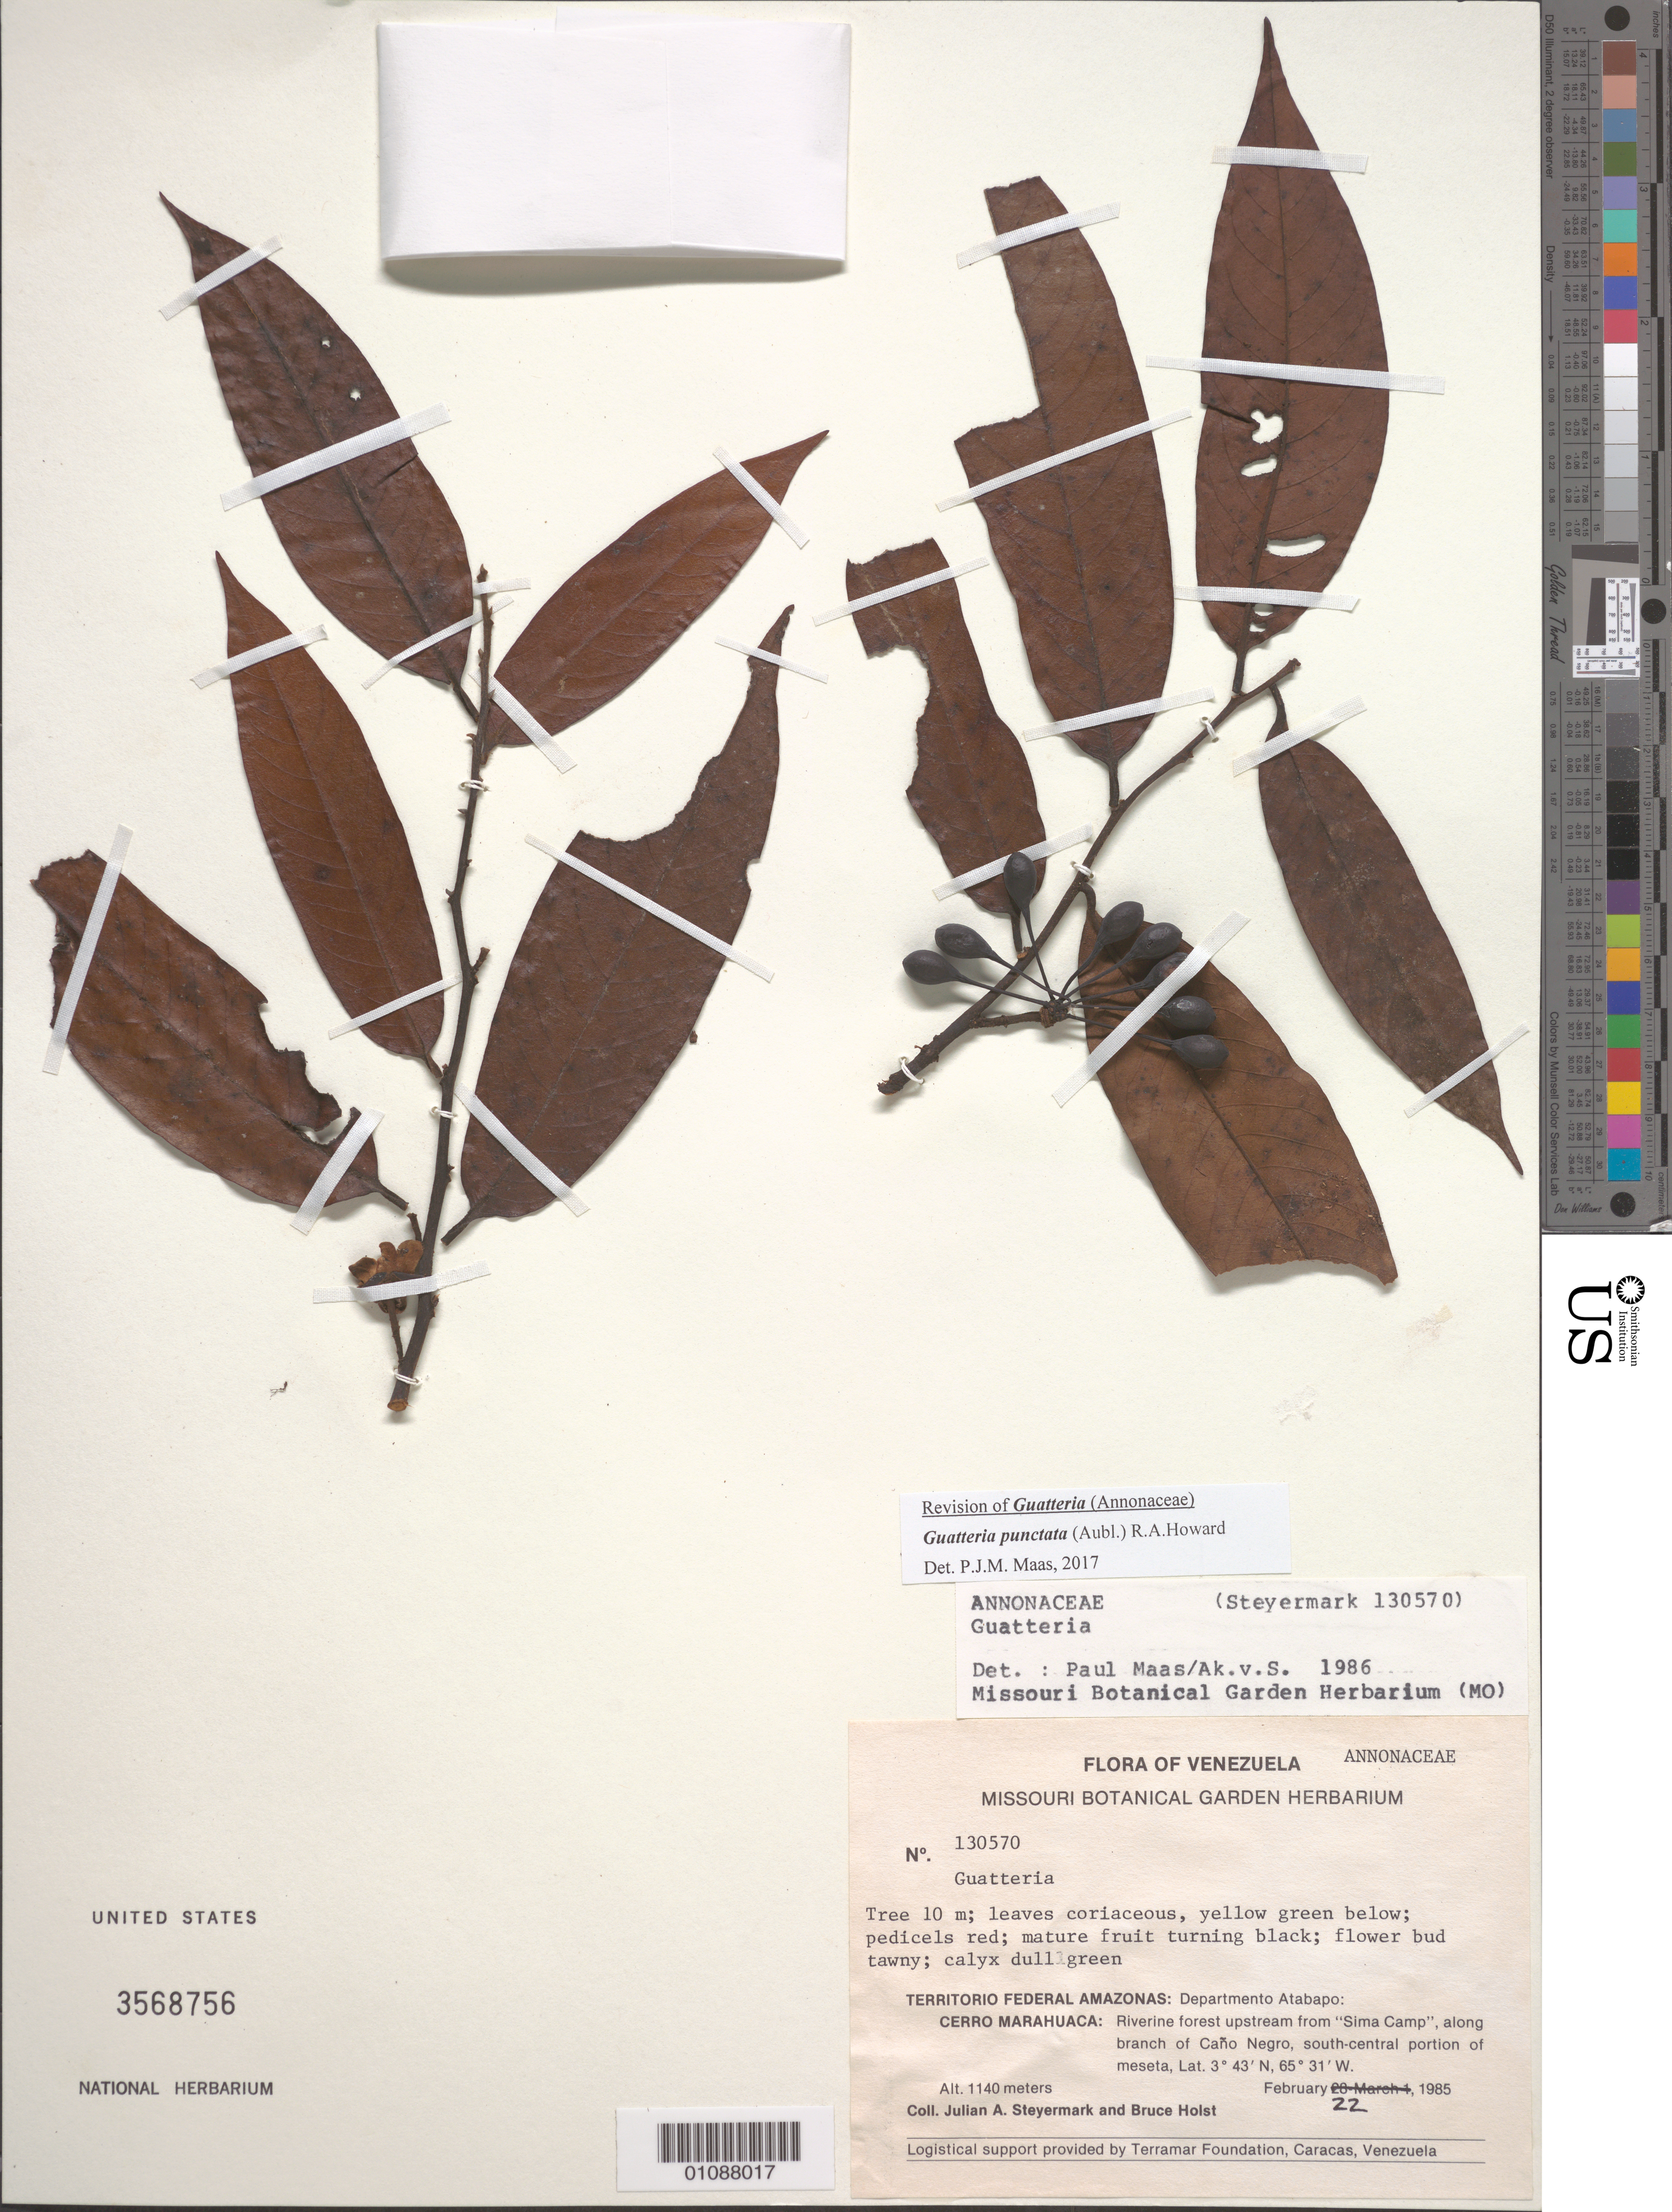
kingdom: Plantae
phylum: Tracheophyta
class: Magnoliopsida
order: Magnoliales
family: Annonaceae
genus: Guatteria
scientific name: Guatteria punctata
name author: (Aubl.) R.A. Howard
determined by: Maas, Paul J.; Maas, H.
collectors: J. Steyermark & B. Holst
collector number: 130570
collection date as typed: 22-Feb-85 to 24-Feb-85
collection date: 1985-02-22/1985-02-24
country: Venezuela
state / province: Amazonas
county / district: Atabapo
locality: Caño Negro, upstream from "Sima Camp", along branch of Caño Negro, south-central portion of meseta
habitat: Riverine forest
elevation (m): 1140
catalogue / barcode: US 3568756